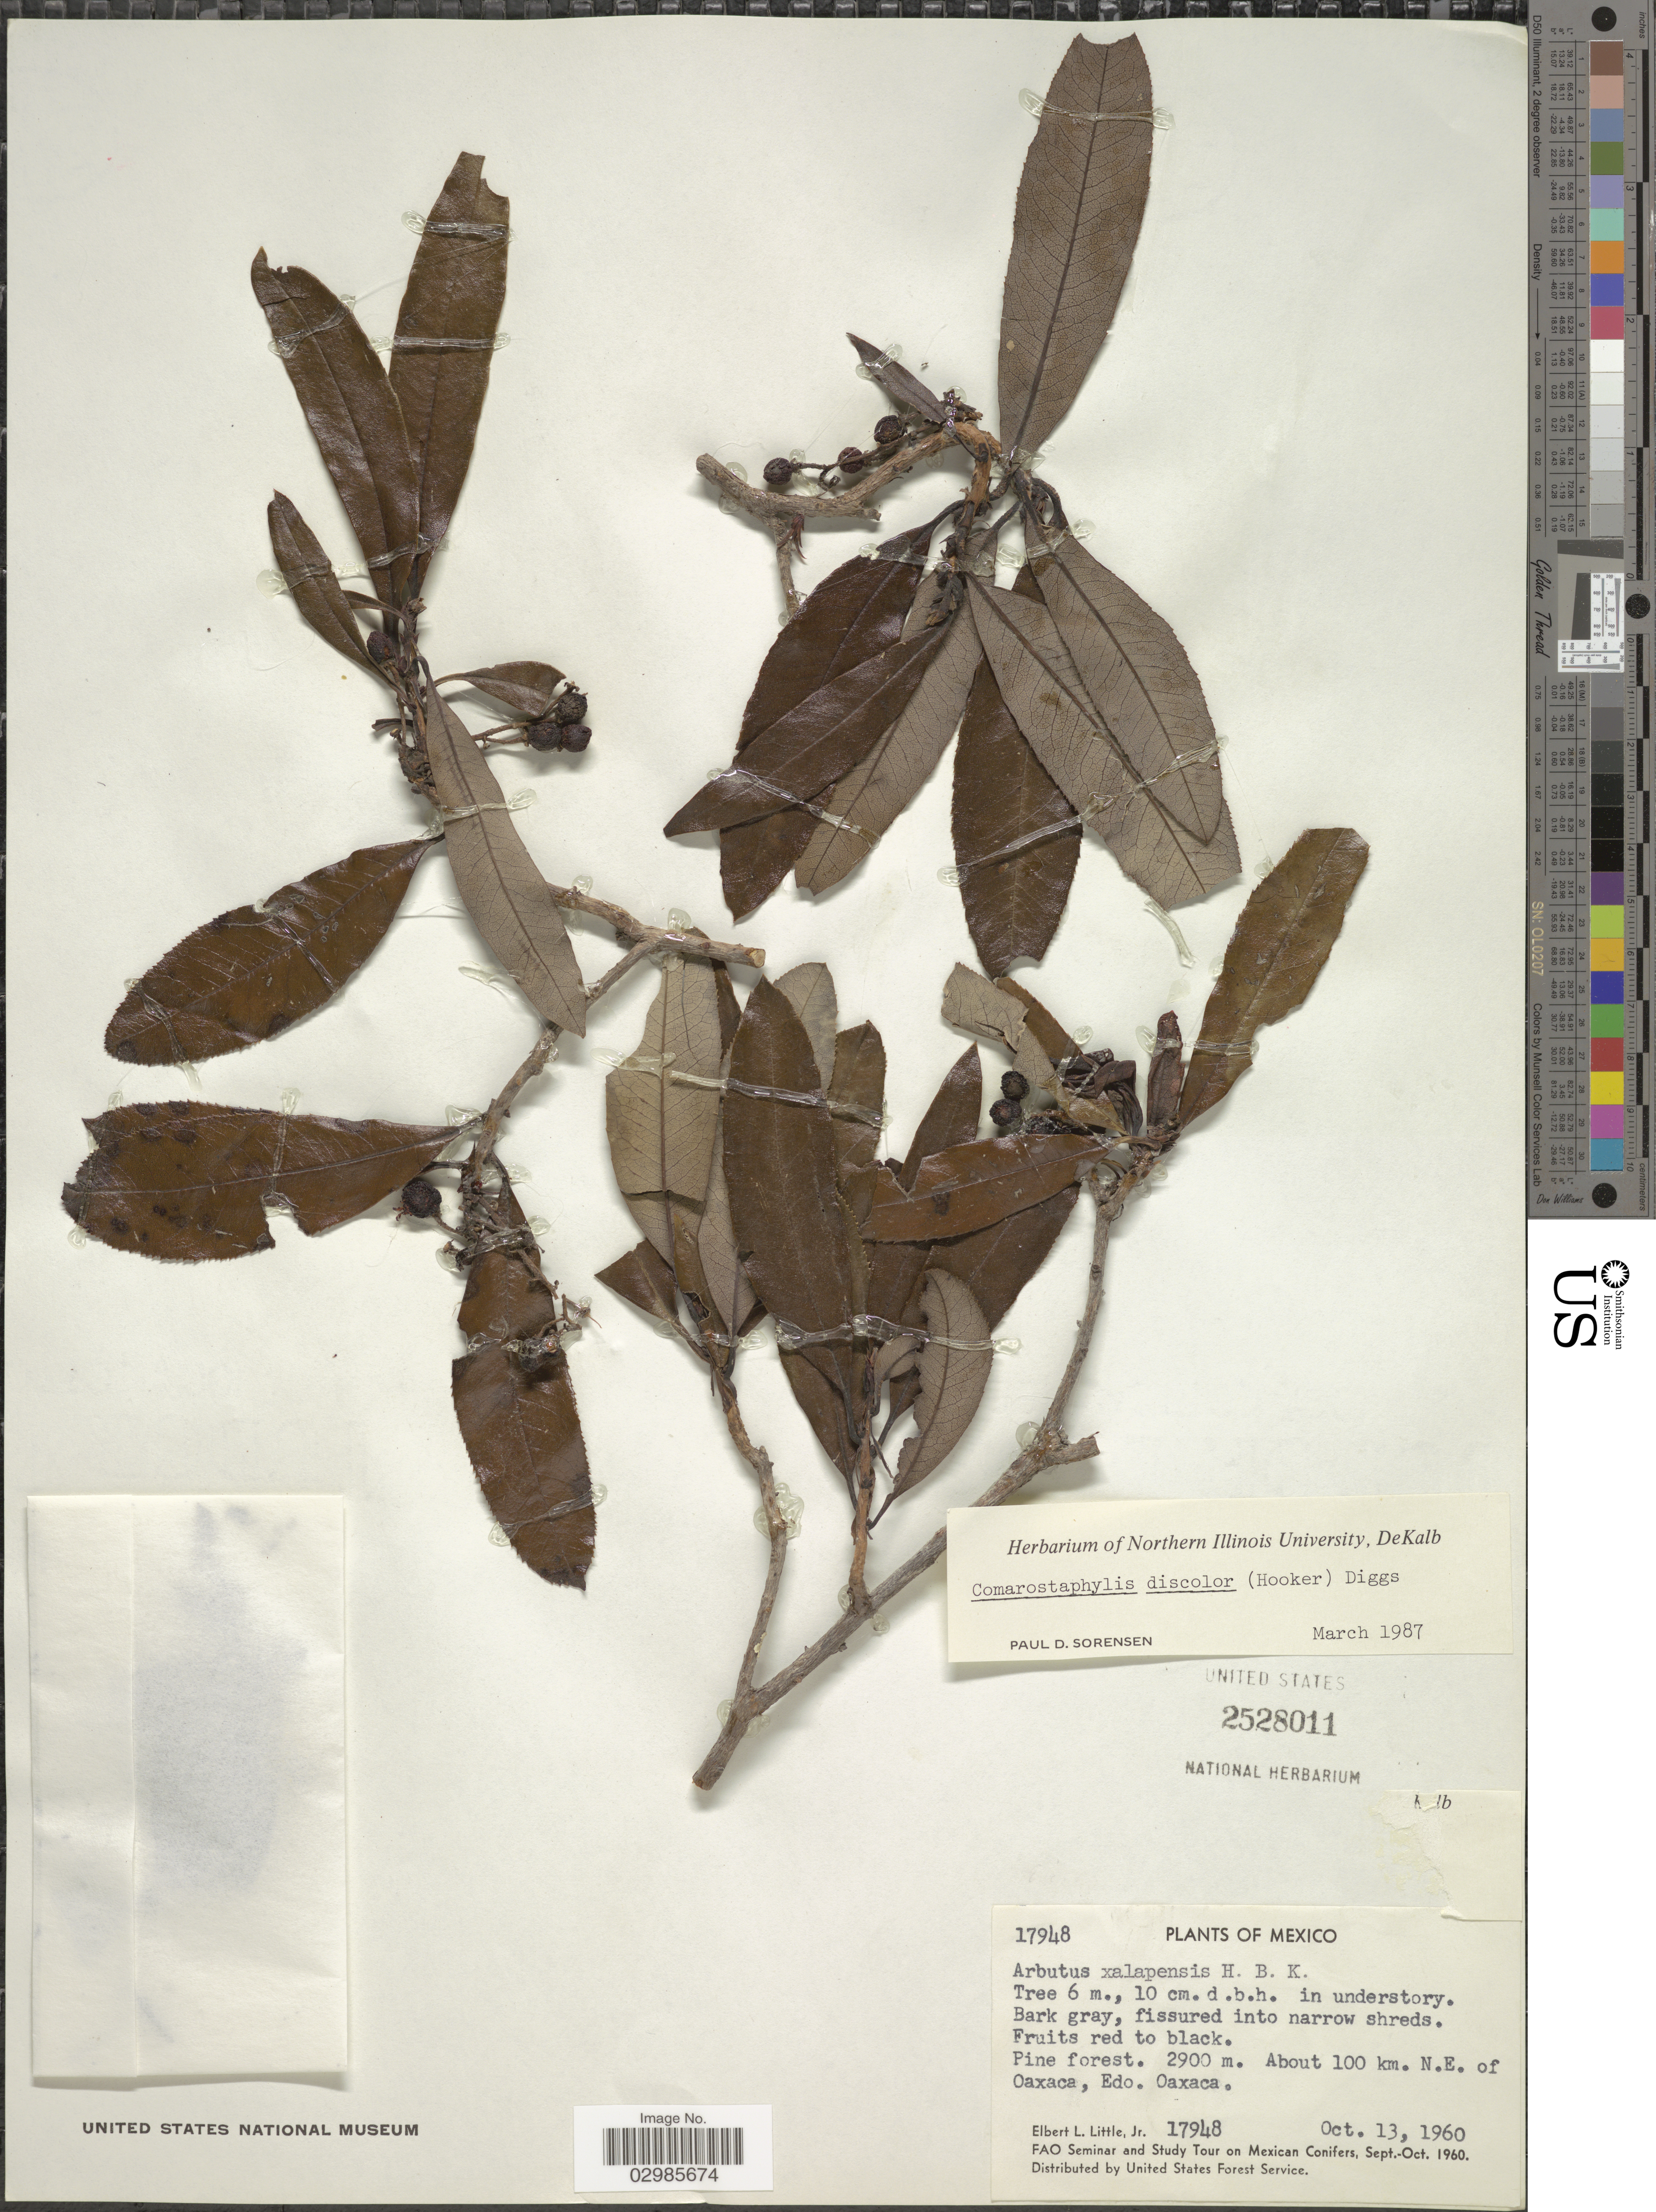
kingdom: Plantae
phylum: Tracheophyta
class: Magnoliopsida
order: Ericales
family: Ericaceae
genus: Comarostaphylis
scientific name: Comarostaphylis discolor subsp. discolor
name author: (Hook.) Diggs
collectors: E. L. Little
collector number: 17948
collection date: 1960-10-13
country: Mexico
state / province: Oaxaca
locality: Pine forest, About 100 km. N.E.of Oaxaca.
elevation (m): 2900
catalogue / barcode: US 2528011